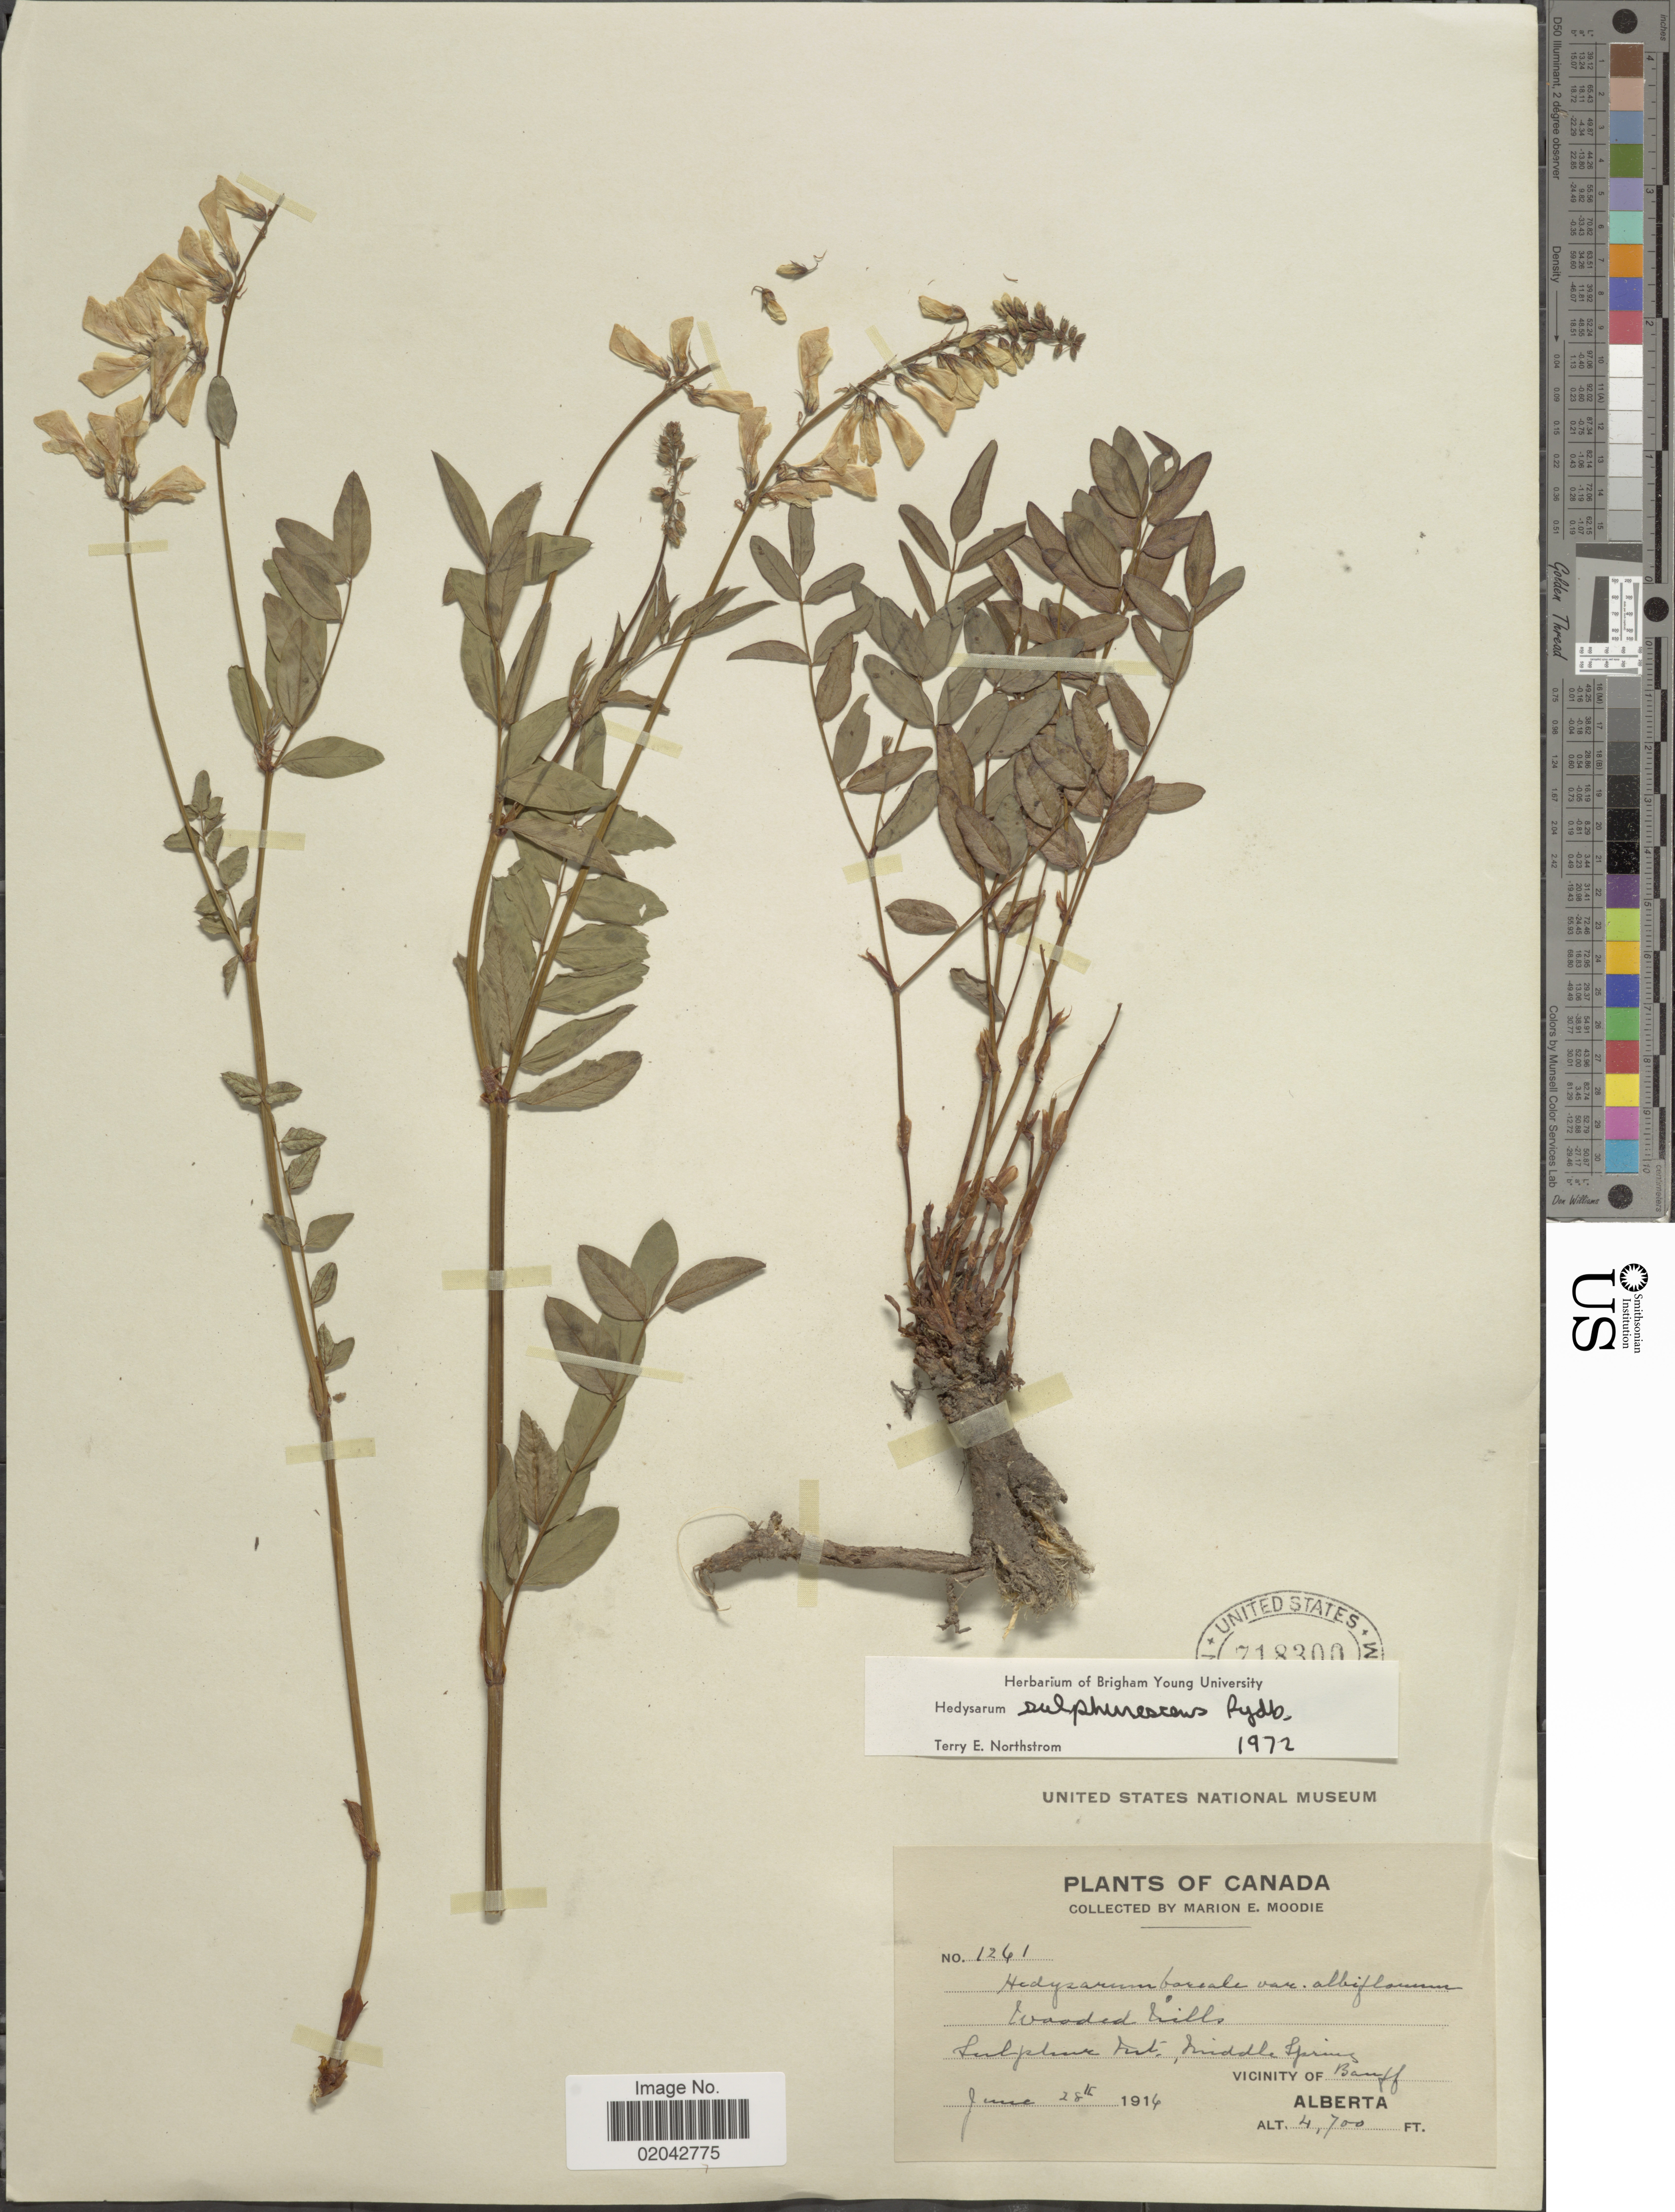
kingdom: Plantae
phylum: Tracheophyta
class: Magnoliopsida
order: Fabales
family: Fabaceae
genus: Hedysarum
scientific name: Hedysarum sulphurescens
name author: Rydb.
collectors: M. E. Moodie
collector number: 1261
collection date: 1914-06-28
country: Canada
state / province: Alberta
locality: Wooded hills, Sulphur Mt., Middle Spring, vicinity of Banff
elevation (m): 1433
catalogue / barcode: US 718300